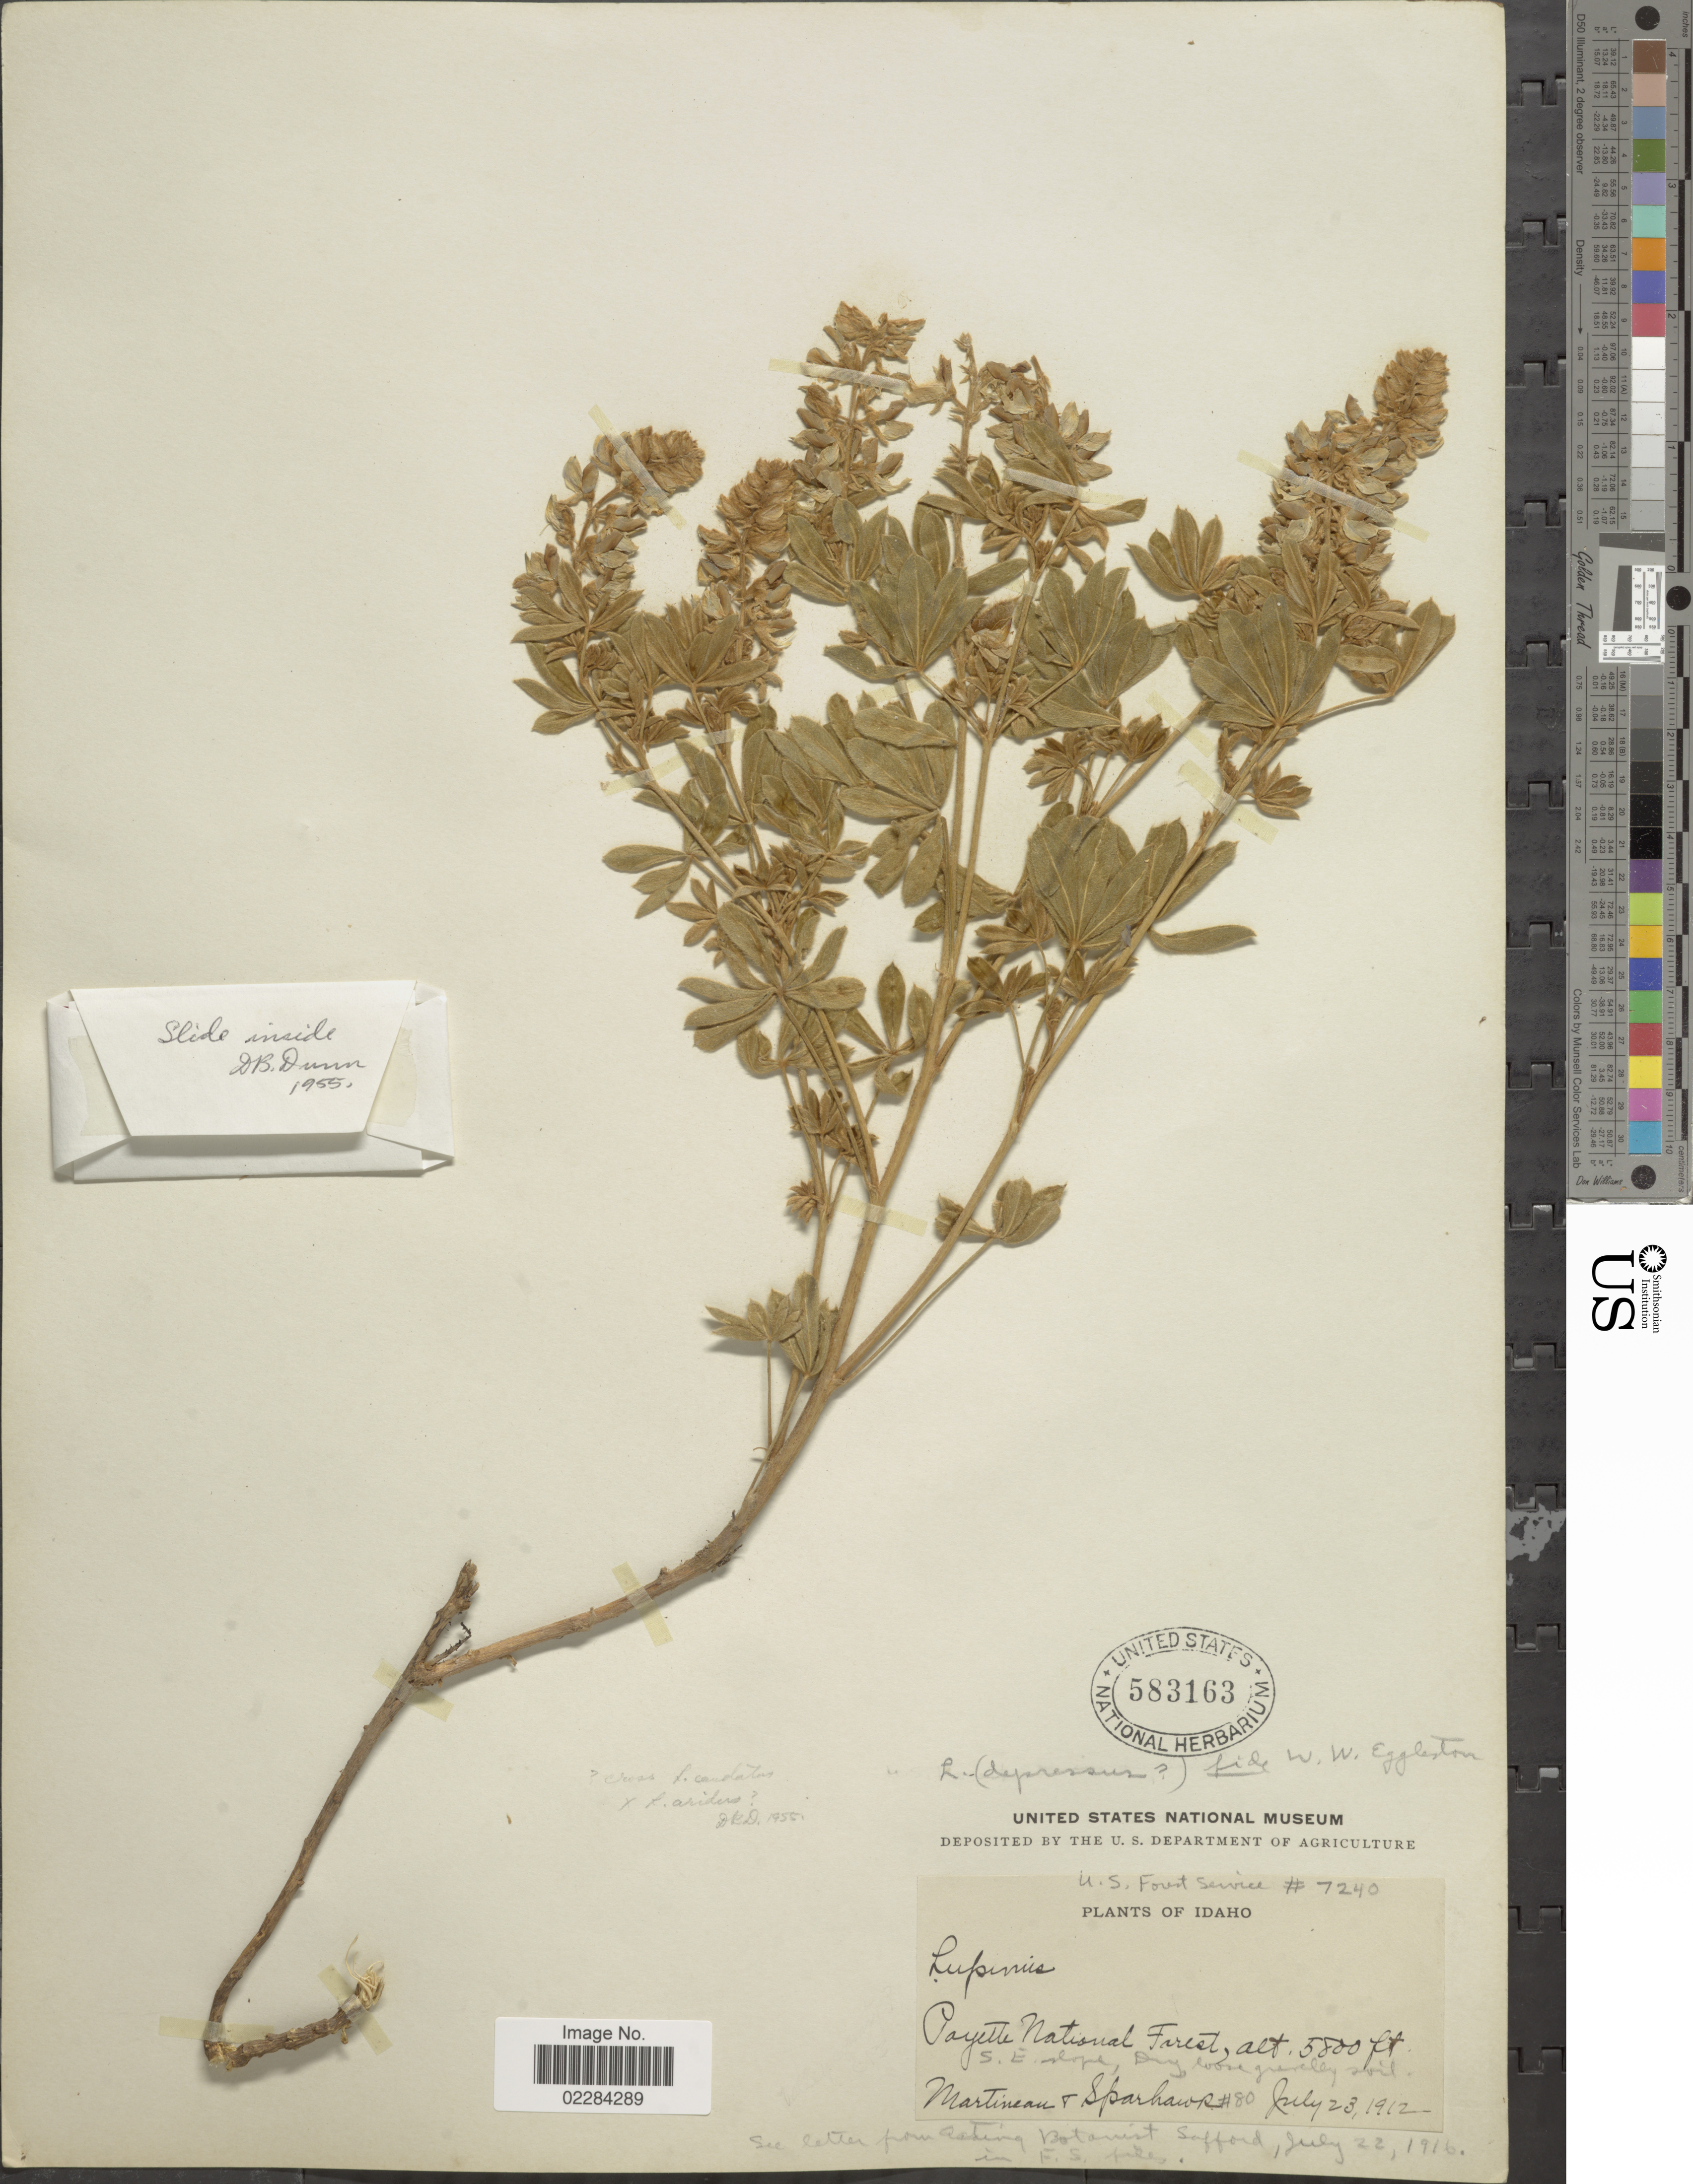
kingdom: Plantae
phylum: Tracheophyta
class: Magnoliopsida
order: Fabales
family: Fabaceae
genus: Lupinus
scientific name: Lupinus sp.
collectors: B. Martineau & W. Sparhawk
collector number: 80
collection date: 1912-07-23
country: United States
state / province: Idaho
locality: Payette national Forest. SE slope.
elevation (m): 1768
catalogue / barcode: US 583163